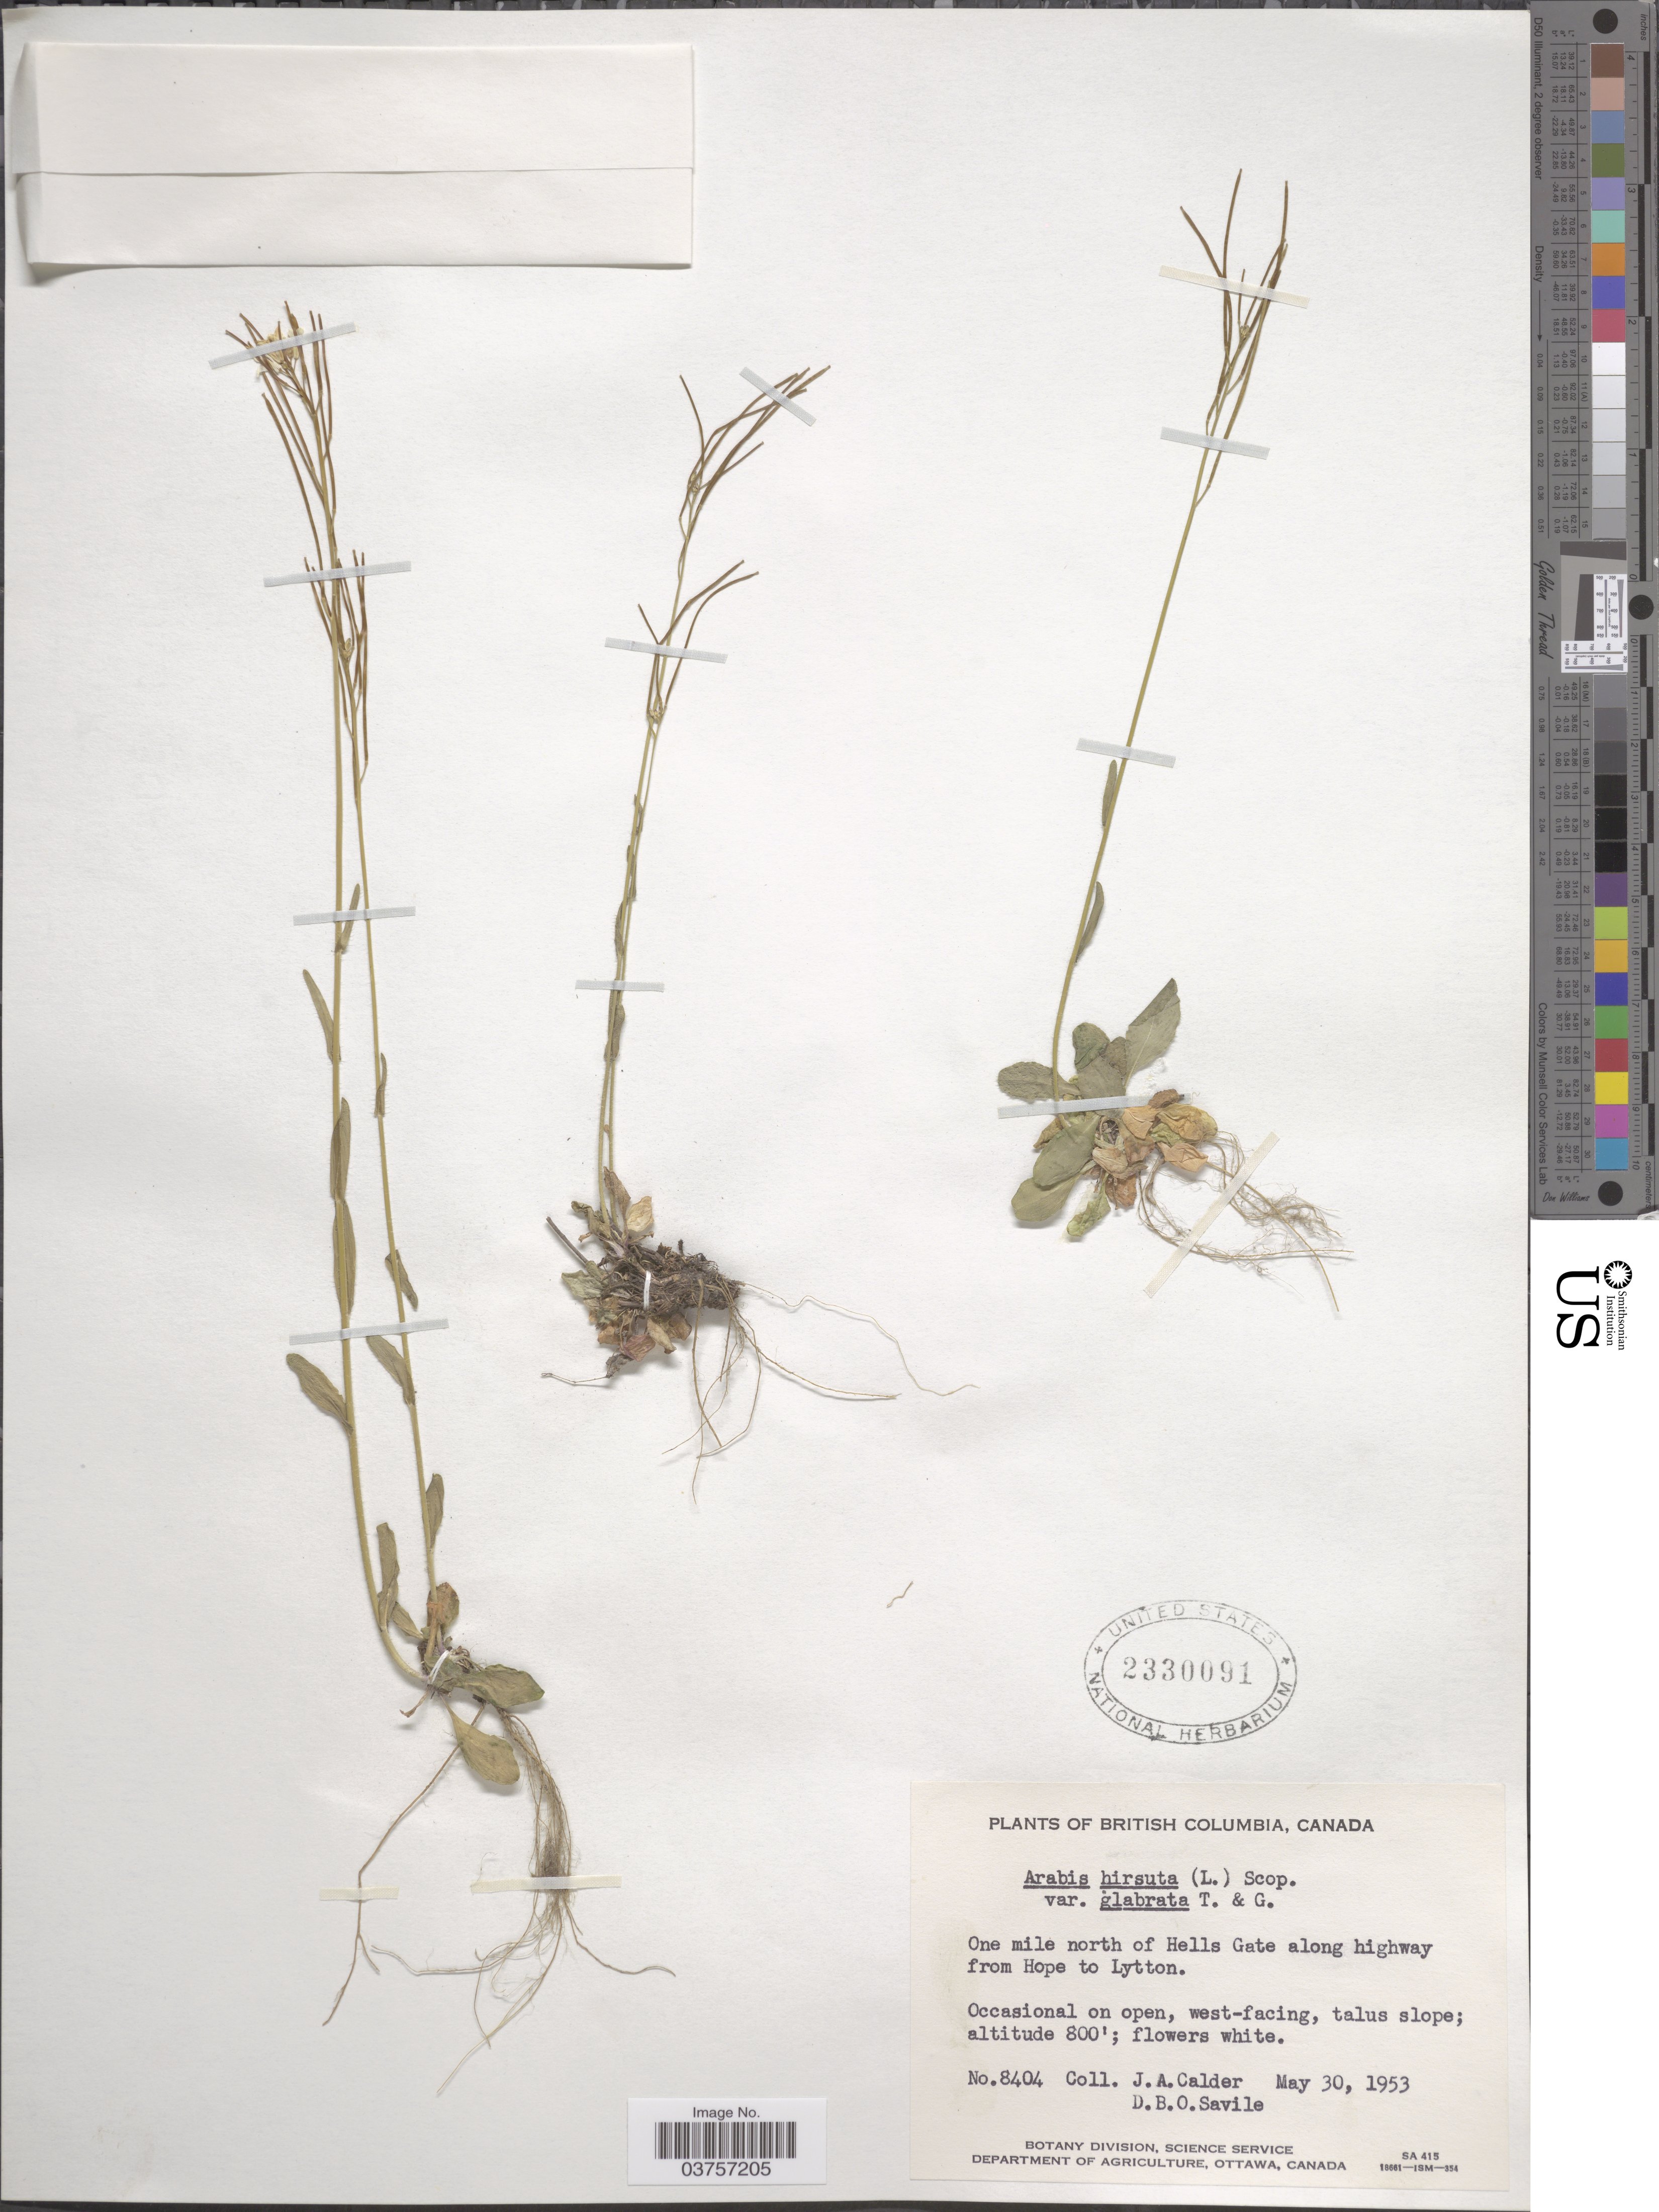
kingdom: Plantae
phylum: Tracheophyta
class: Magnoliopsida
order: Brassicales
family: Brassicaceae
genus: Arabis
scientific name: Arabis hirsuta var. glabrata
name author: Torr. & A. Gray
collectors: J. A. Calder & D. Savile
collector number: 8404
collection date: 1953-05-30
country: Canada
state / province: British Columbia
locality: One mile north of Hells Gate along highway from Hope to Lytton.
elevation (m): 244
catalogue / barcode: US 2330091